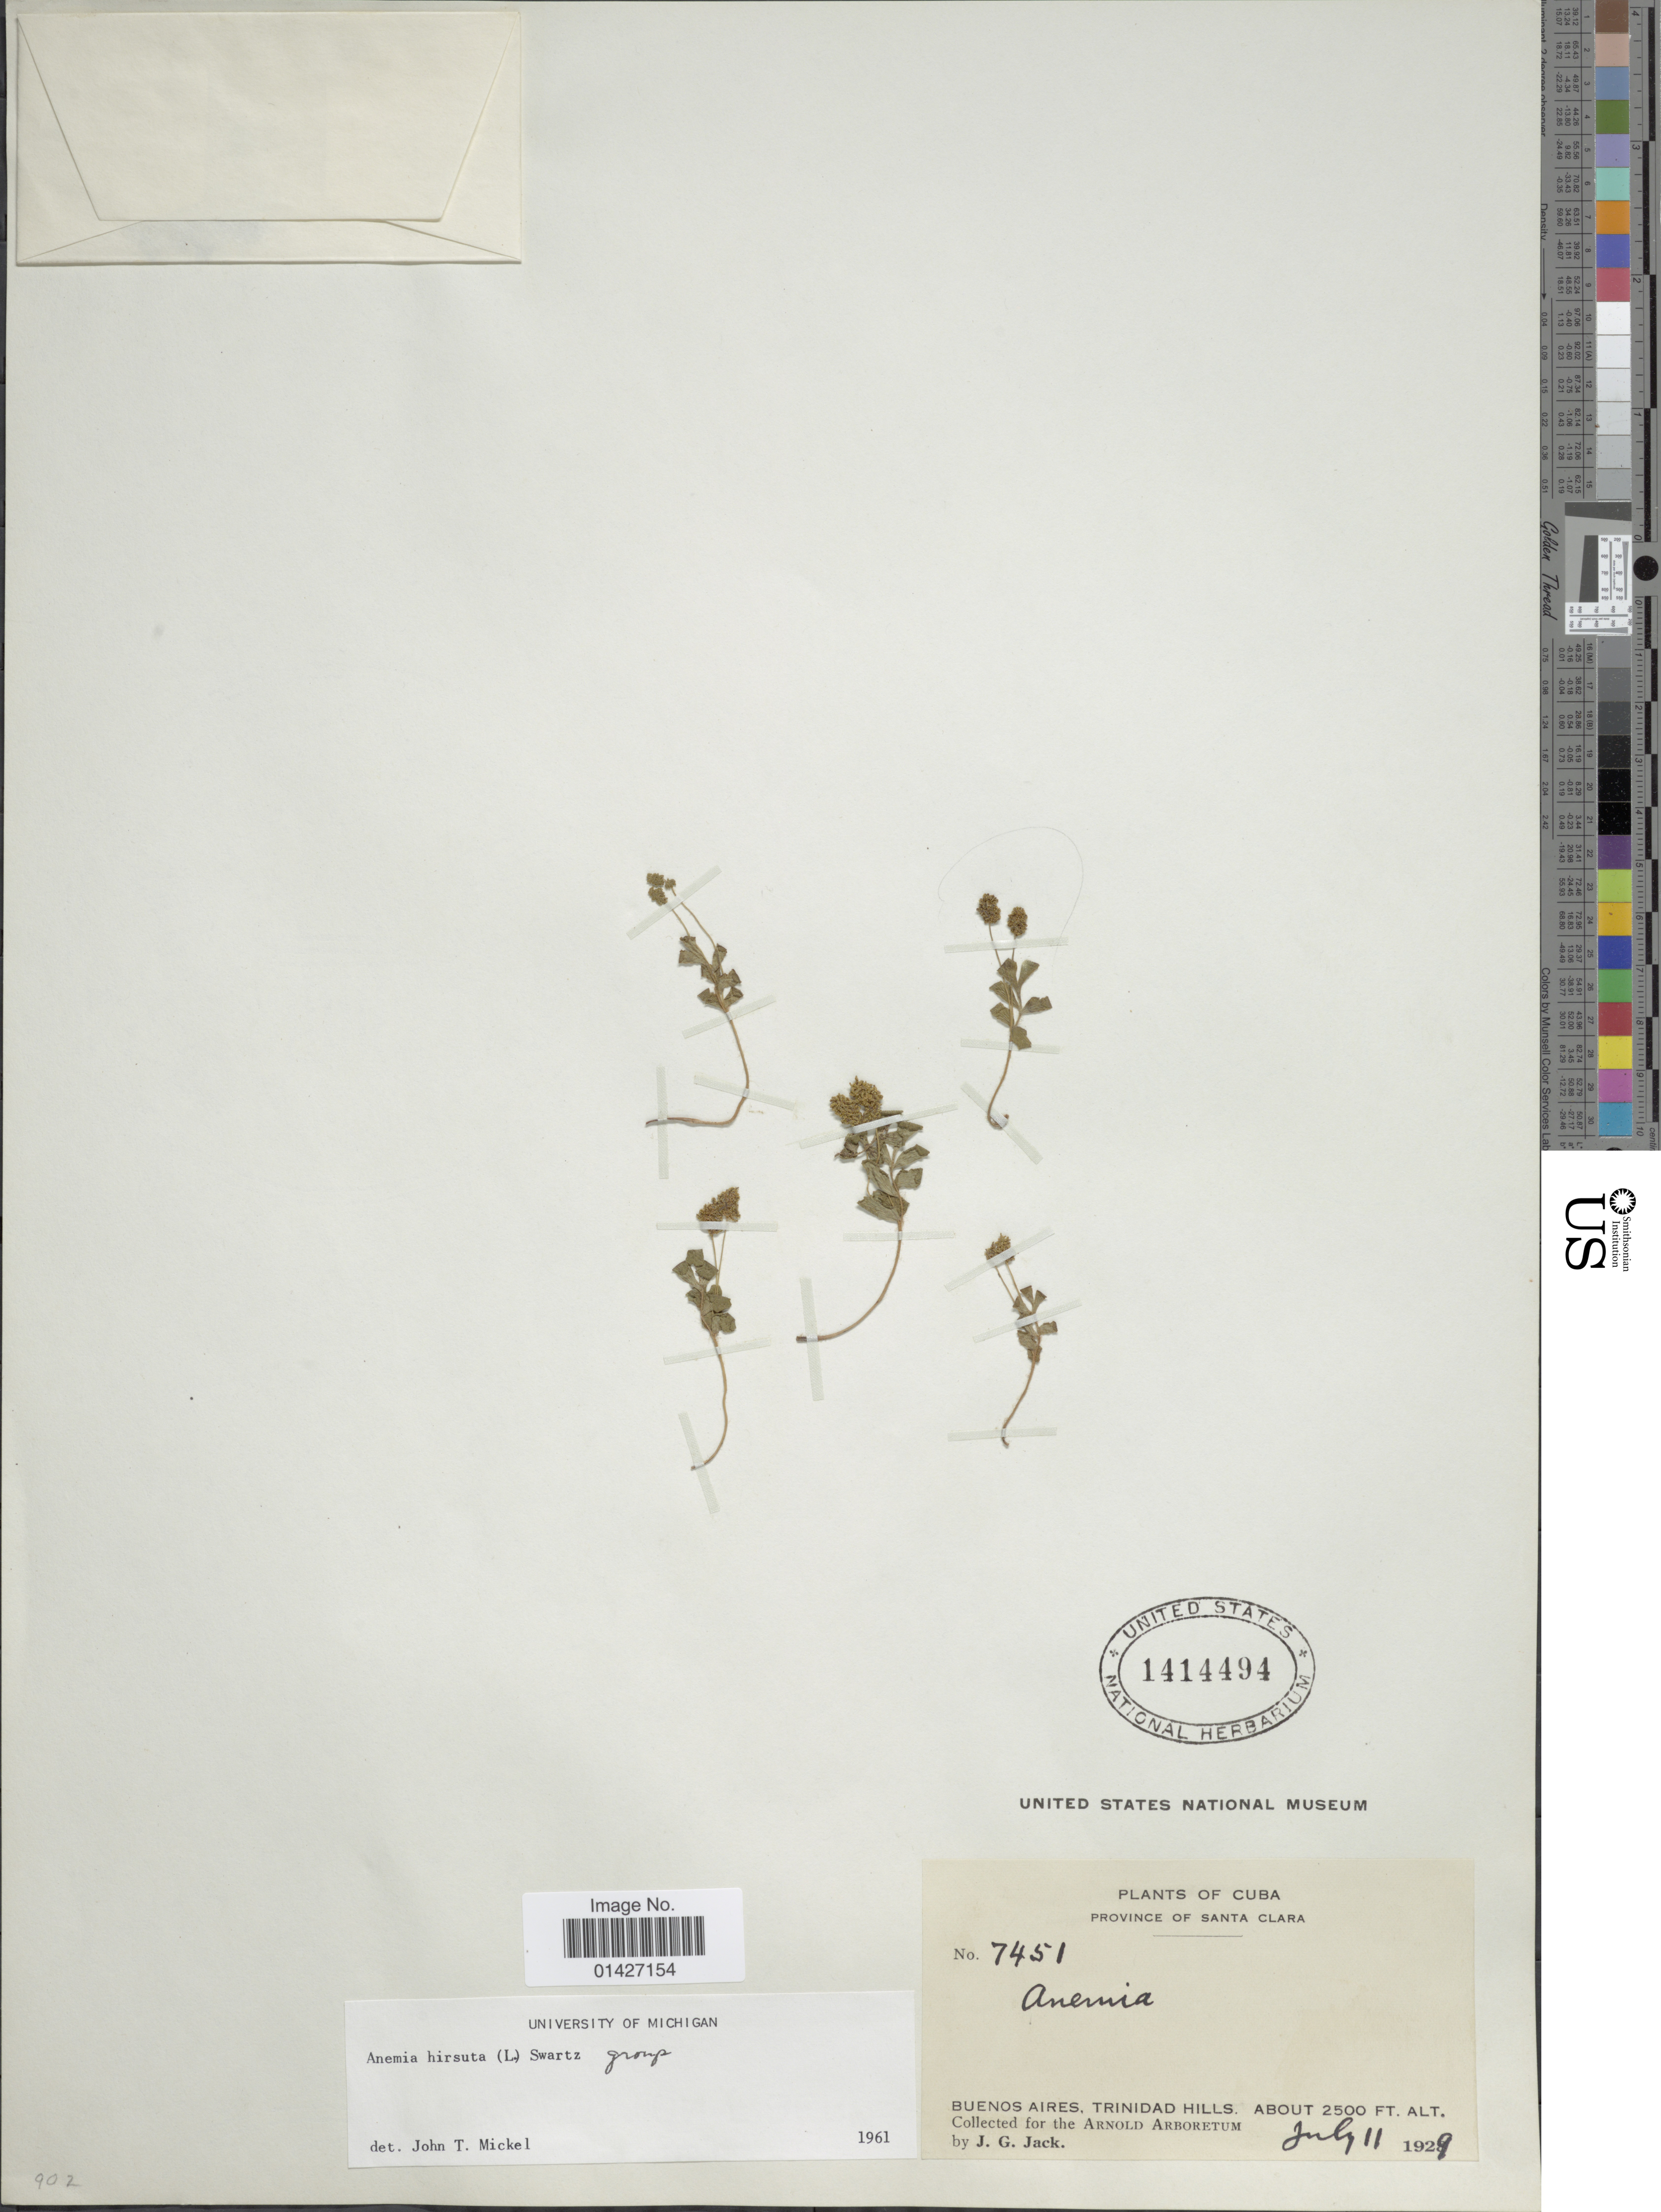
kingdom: Plantae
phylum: Tracheophyta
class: Polypodiopsida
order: Schizaeales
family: Anemiaceae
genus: Anemia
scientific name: Anemia hirsuta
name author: (L.) Sw.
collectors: J. G. Jack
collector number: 7451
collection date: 1929-07-11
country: Cuba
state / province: Las Villas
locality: Province of Santa Clara. Buenos Aires, Trinidad Hills.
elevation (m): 762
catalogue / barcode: US 1414494